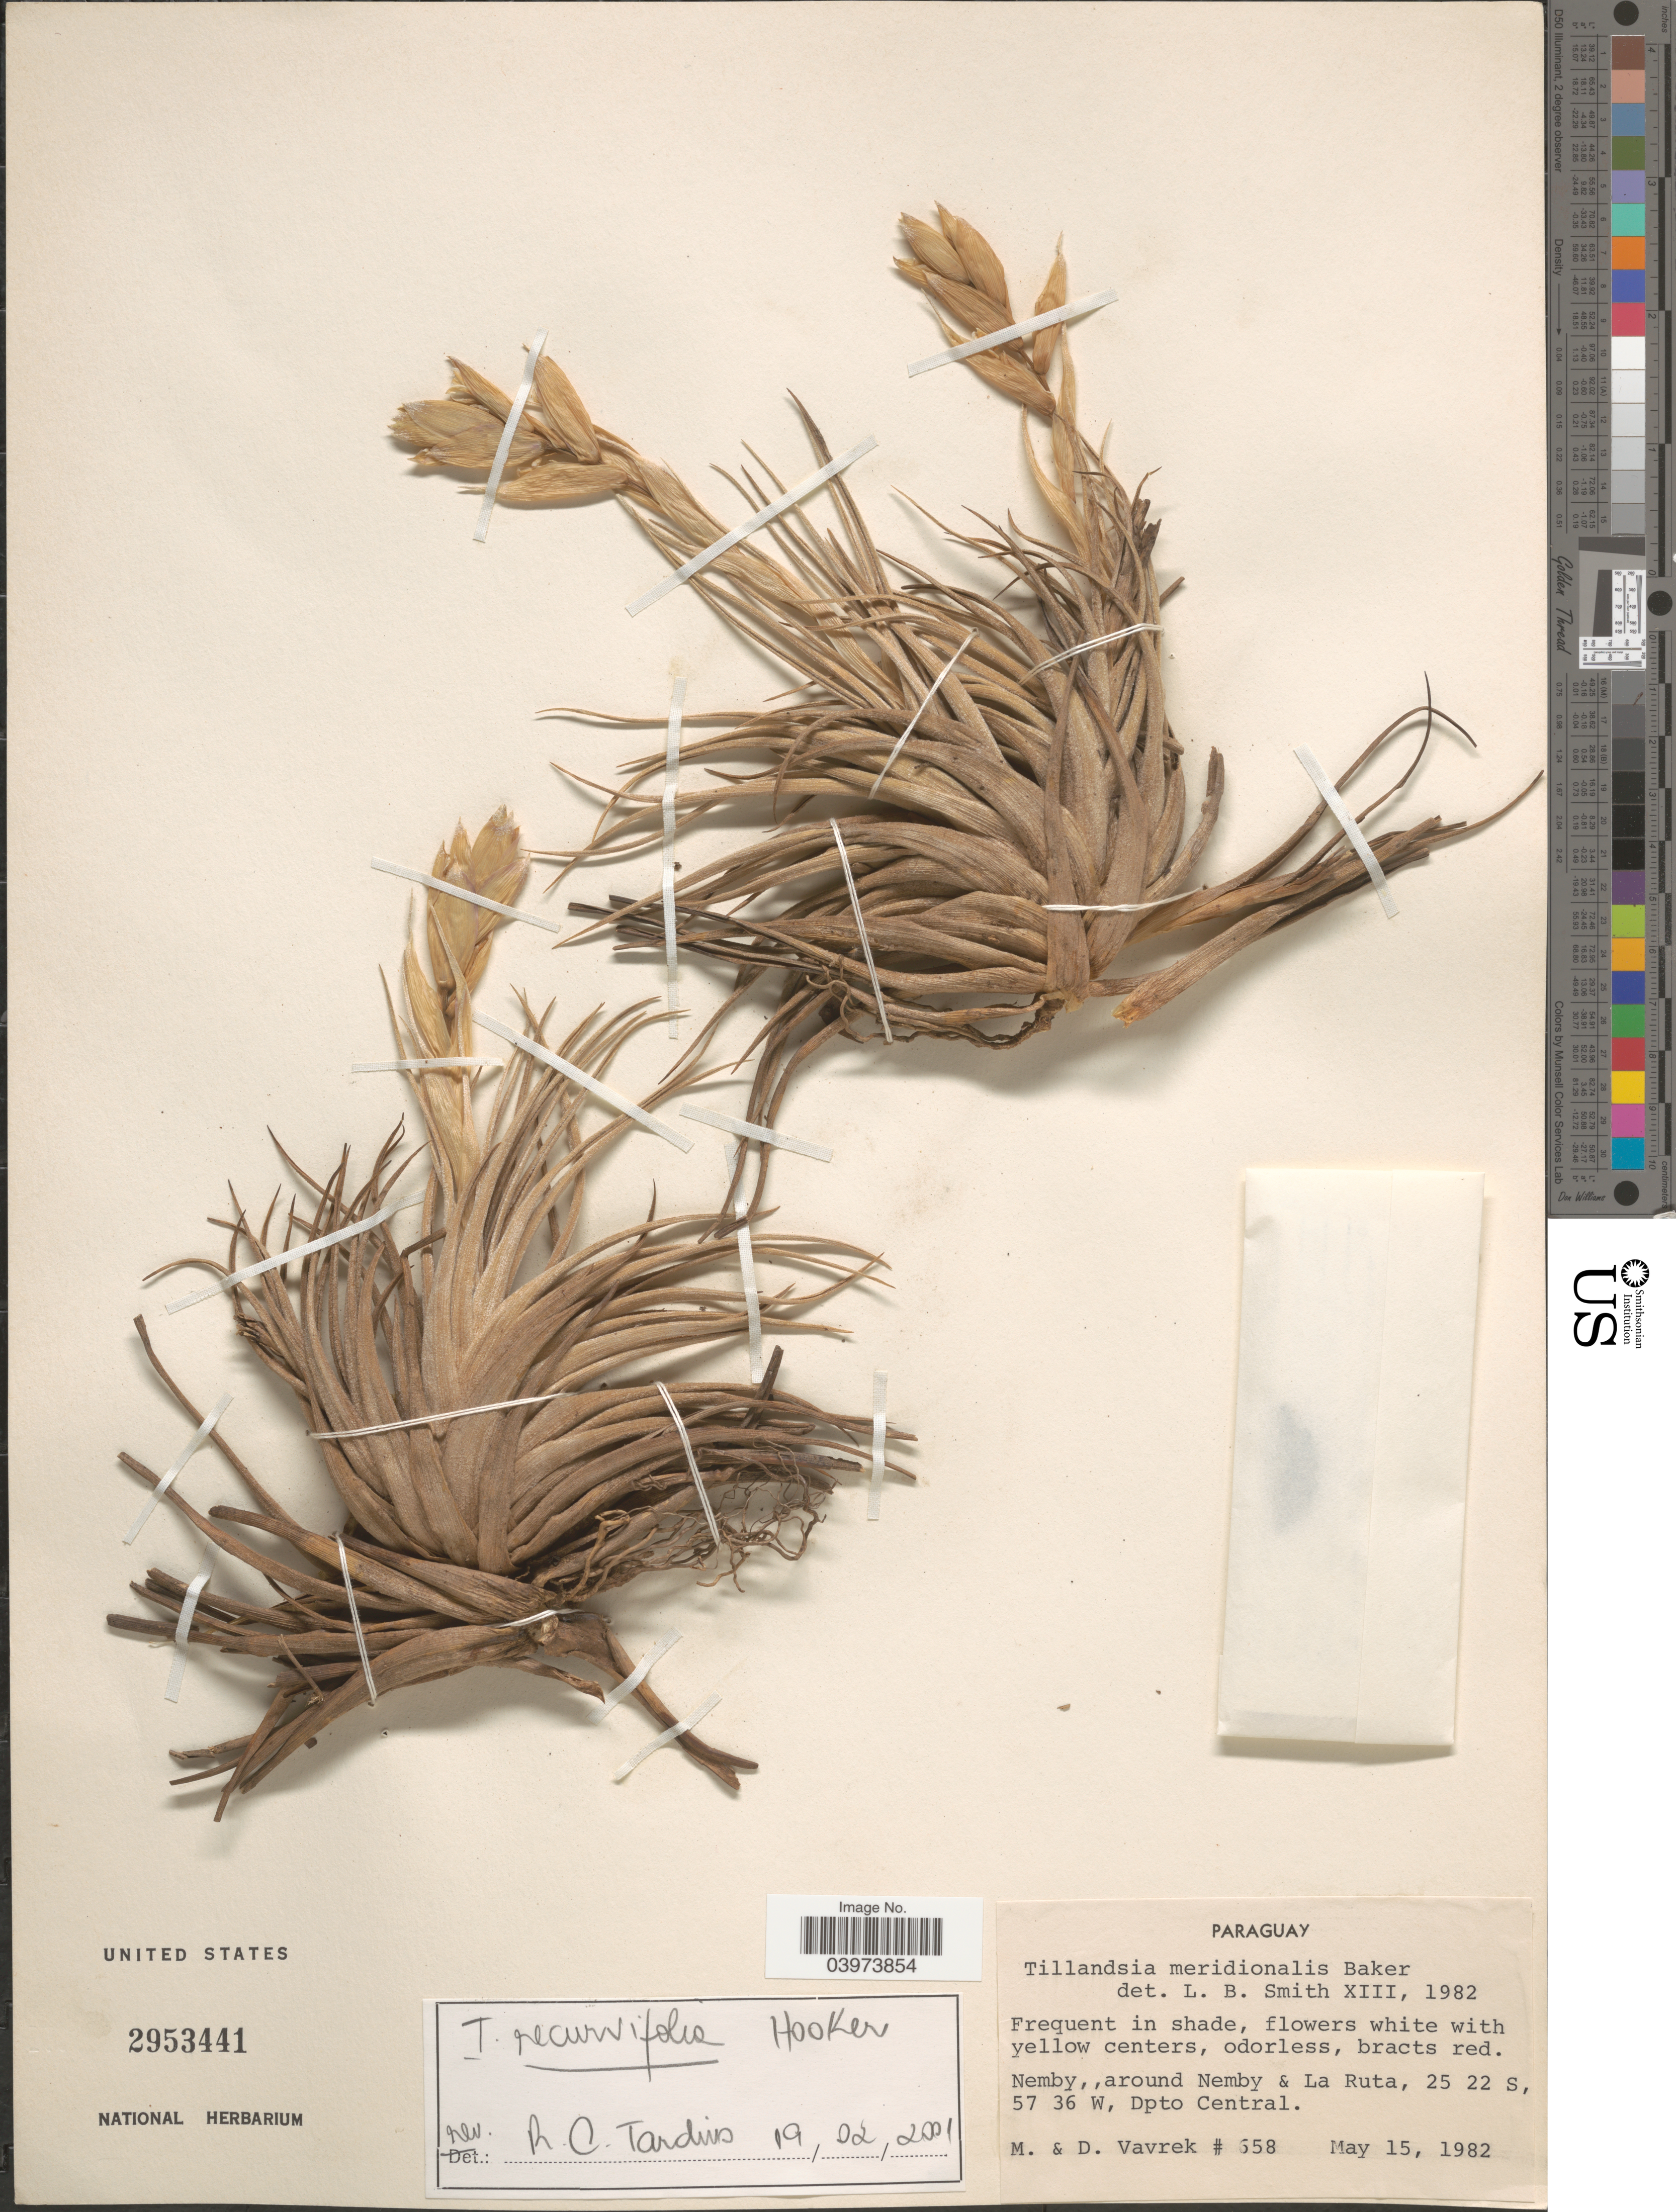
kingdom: Plantae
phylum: Tracheophyta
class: Liliopsida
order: Poales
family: Bromeliaceae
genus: Tillandsia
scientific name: Tillandsia meridionalis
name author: Baker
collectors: M. Vavrek & D. Vavrek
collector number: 658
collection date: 1982-05-15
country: Paraguay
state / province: Central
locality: Frequent in shade. Nemby, around Nemby & La Ruta, Dpto Central.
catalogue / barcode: US 2953441